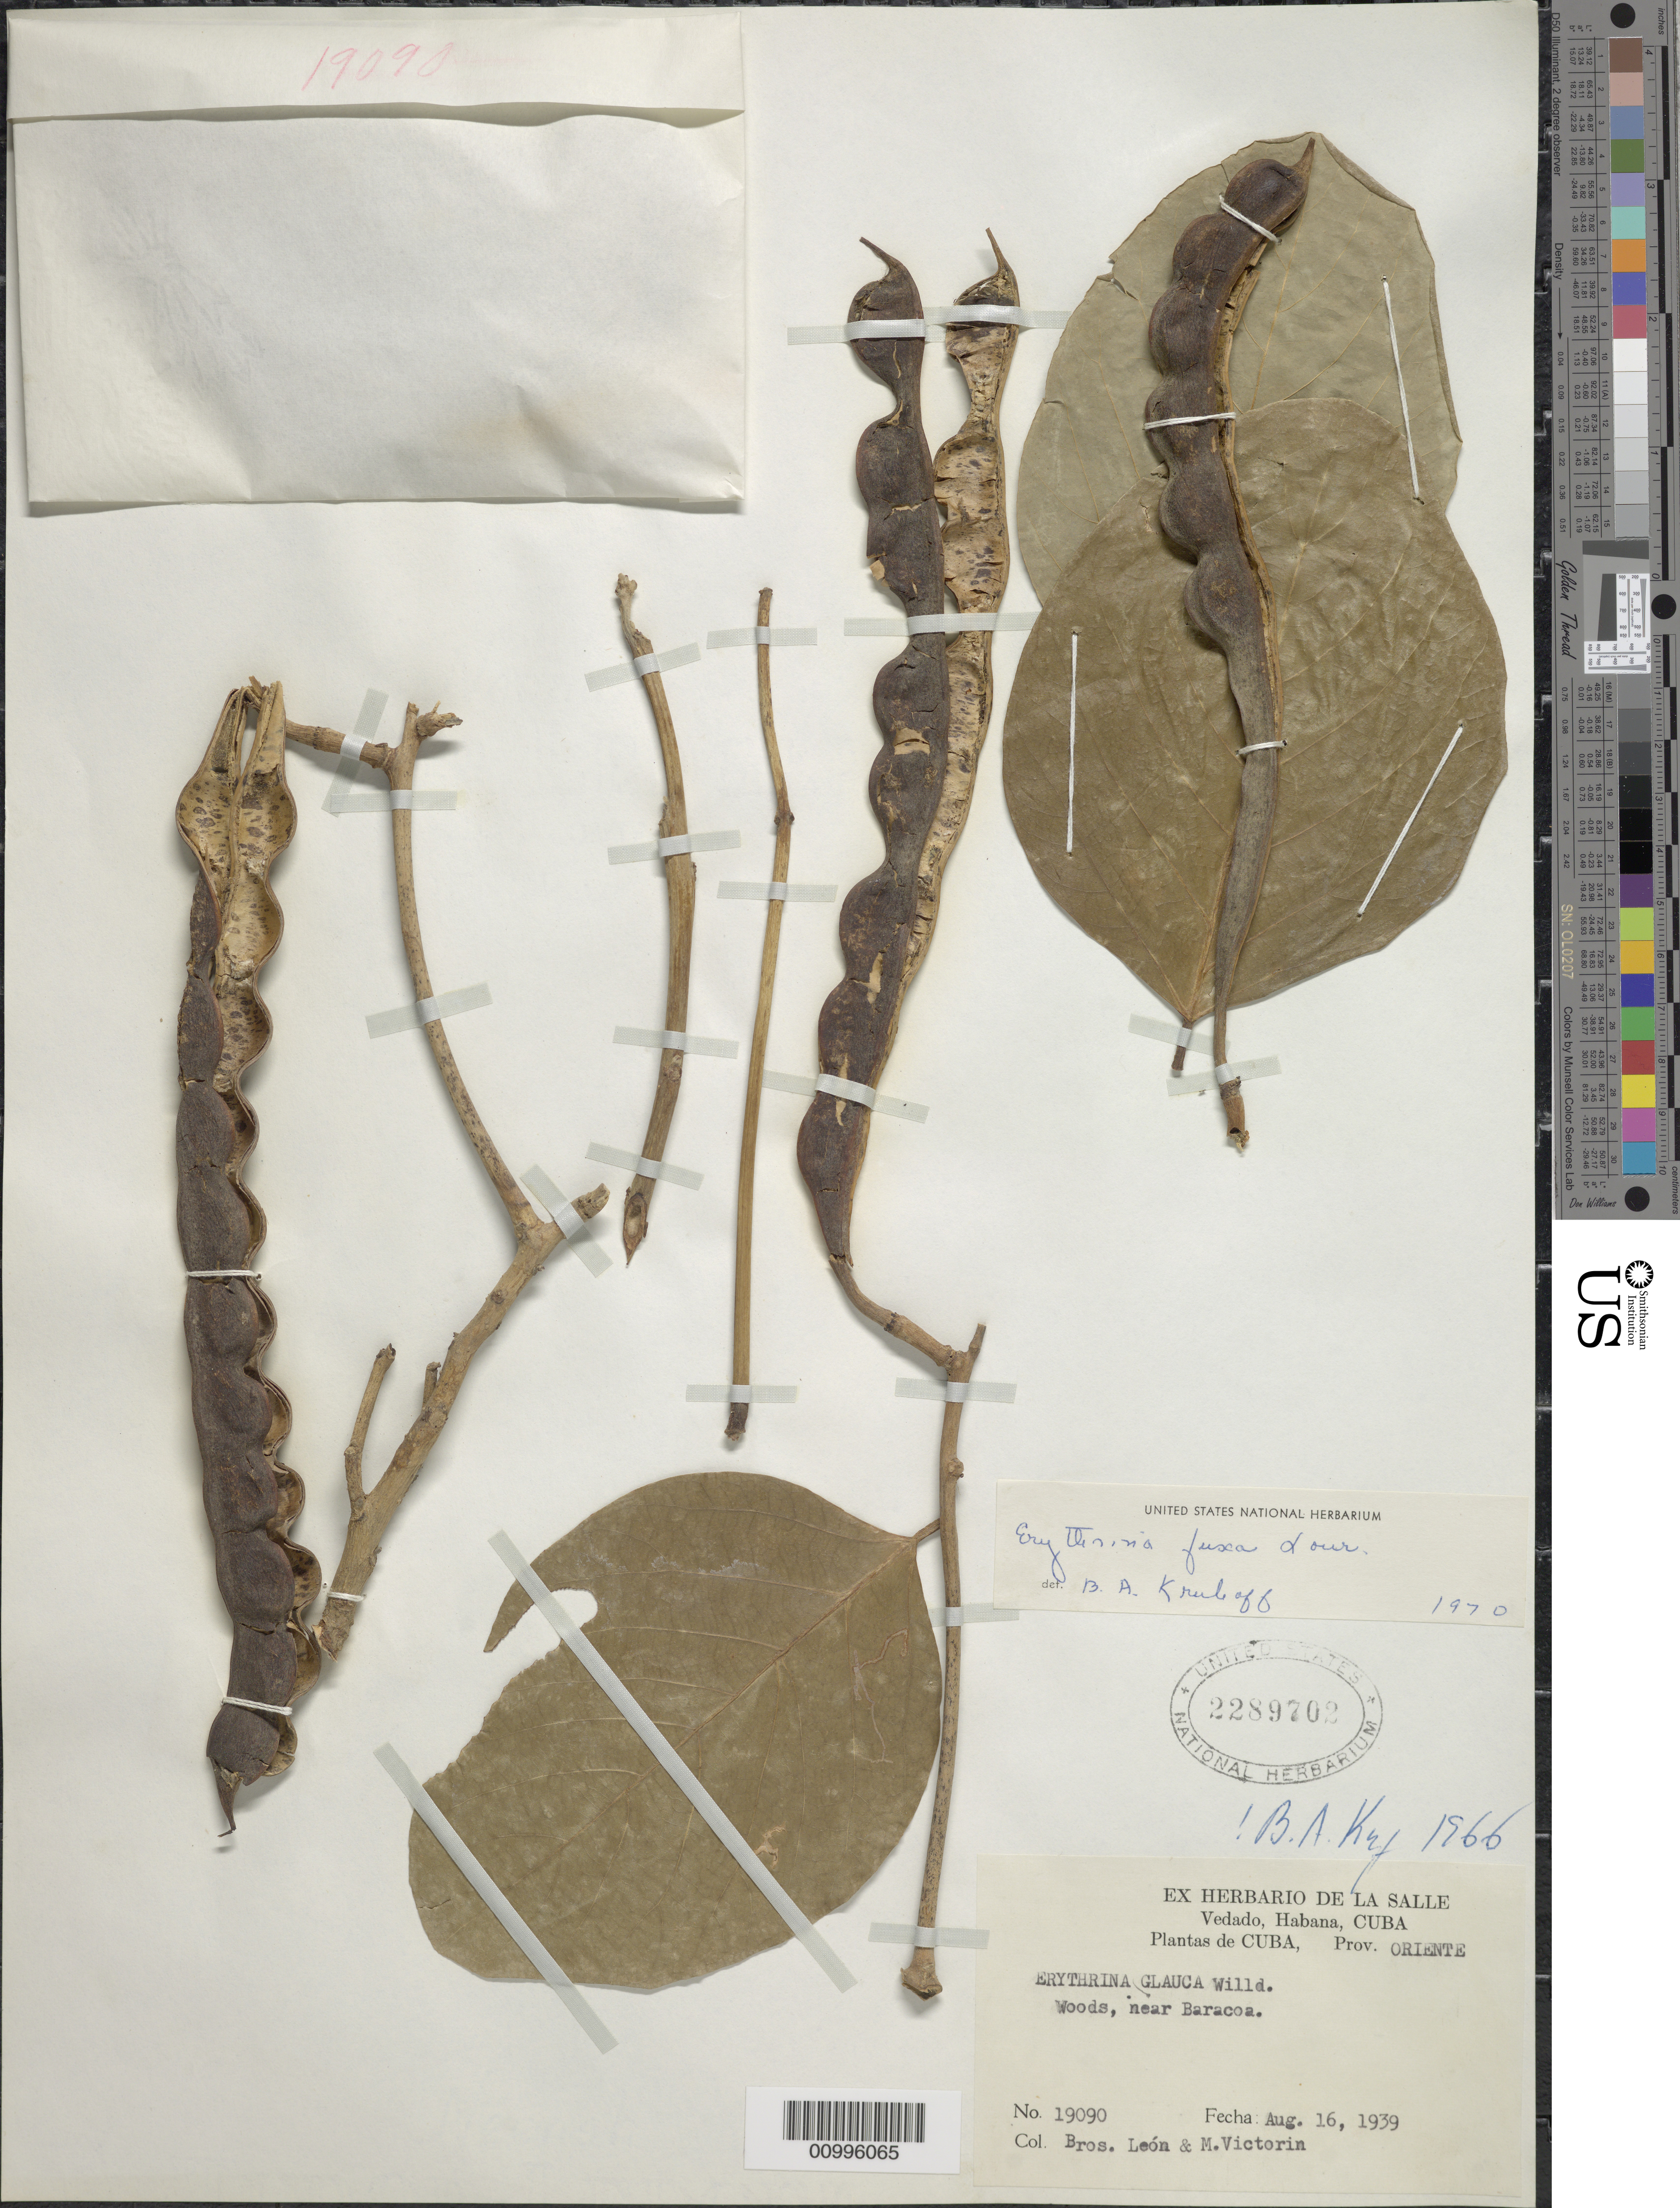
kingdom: Plantae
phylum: Tracheophyta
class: Magnoliopsida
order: Fabales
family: Fabaceae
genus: Erythrina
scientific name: Erythrina fusca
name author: Lour.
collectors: Bro. León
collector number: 19090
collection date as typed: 16 Aug 1939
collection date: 1939-08-16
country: Cuba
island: Cuba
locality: Oriente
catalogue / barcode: US 2289702